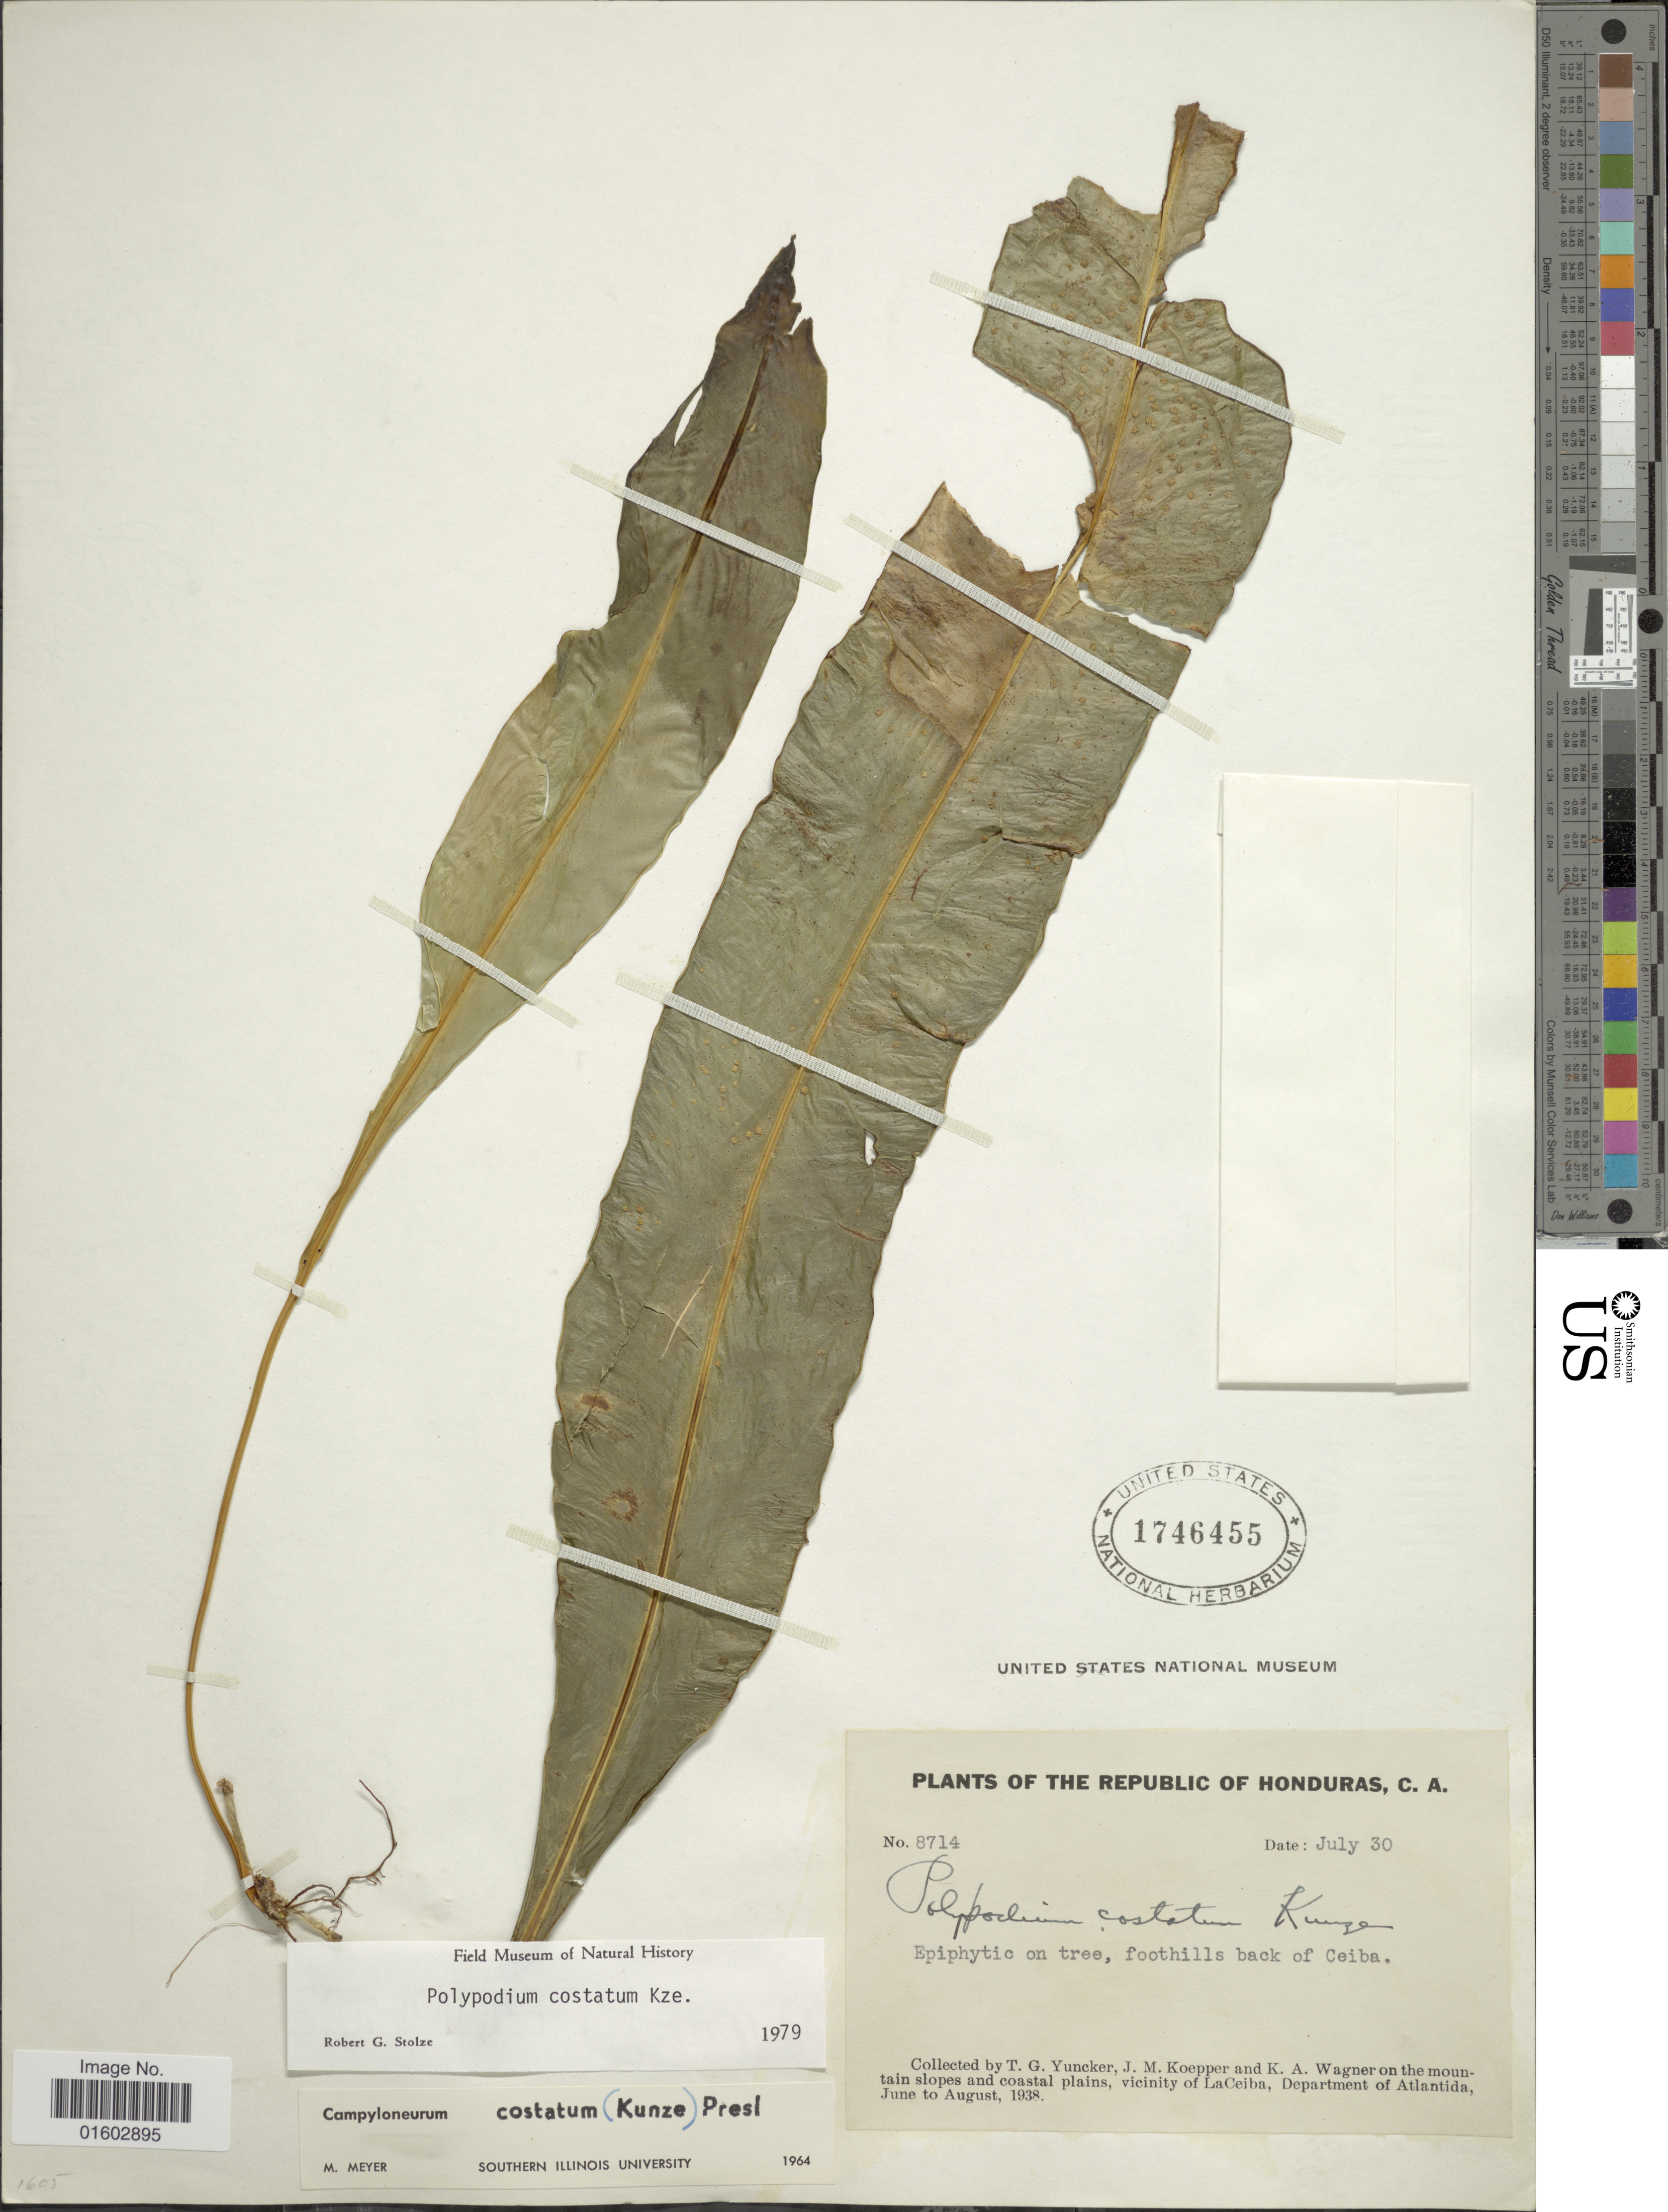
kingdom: Plantae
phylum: Tracheophyta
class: Polypodiopsida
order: Polypodiales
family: Polypodiaceae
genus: Campyloneurum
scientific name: Campyloneurum costatum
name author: (Kunze) C. Presl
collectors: T. G. Yuncker, J. M. Koepper & K. A. Wagner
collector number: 8714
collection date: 1938-07-30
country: Honduras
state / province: Atlántida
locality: On mountain slopes and coastal plains, viciniuty of LaCeiba,department of Atlantida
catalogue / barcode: US 1746455